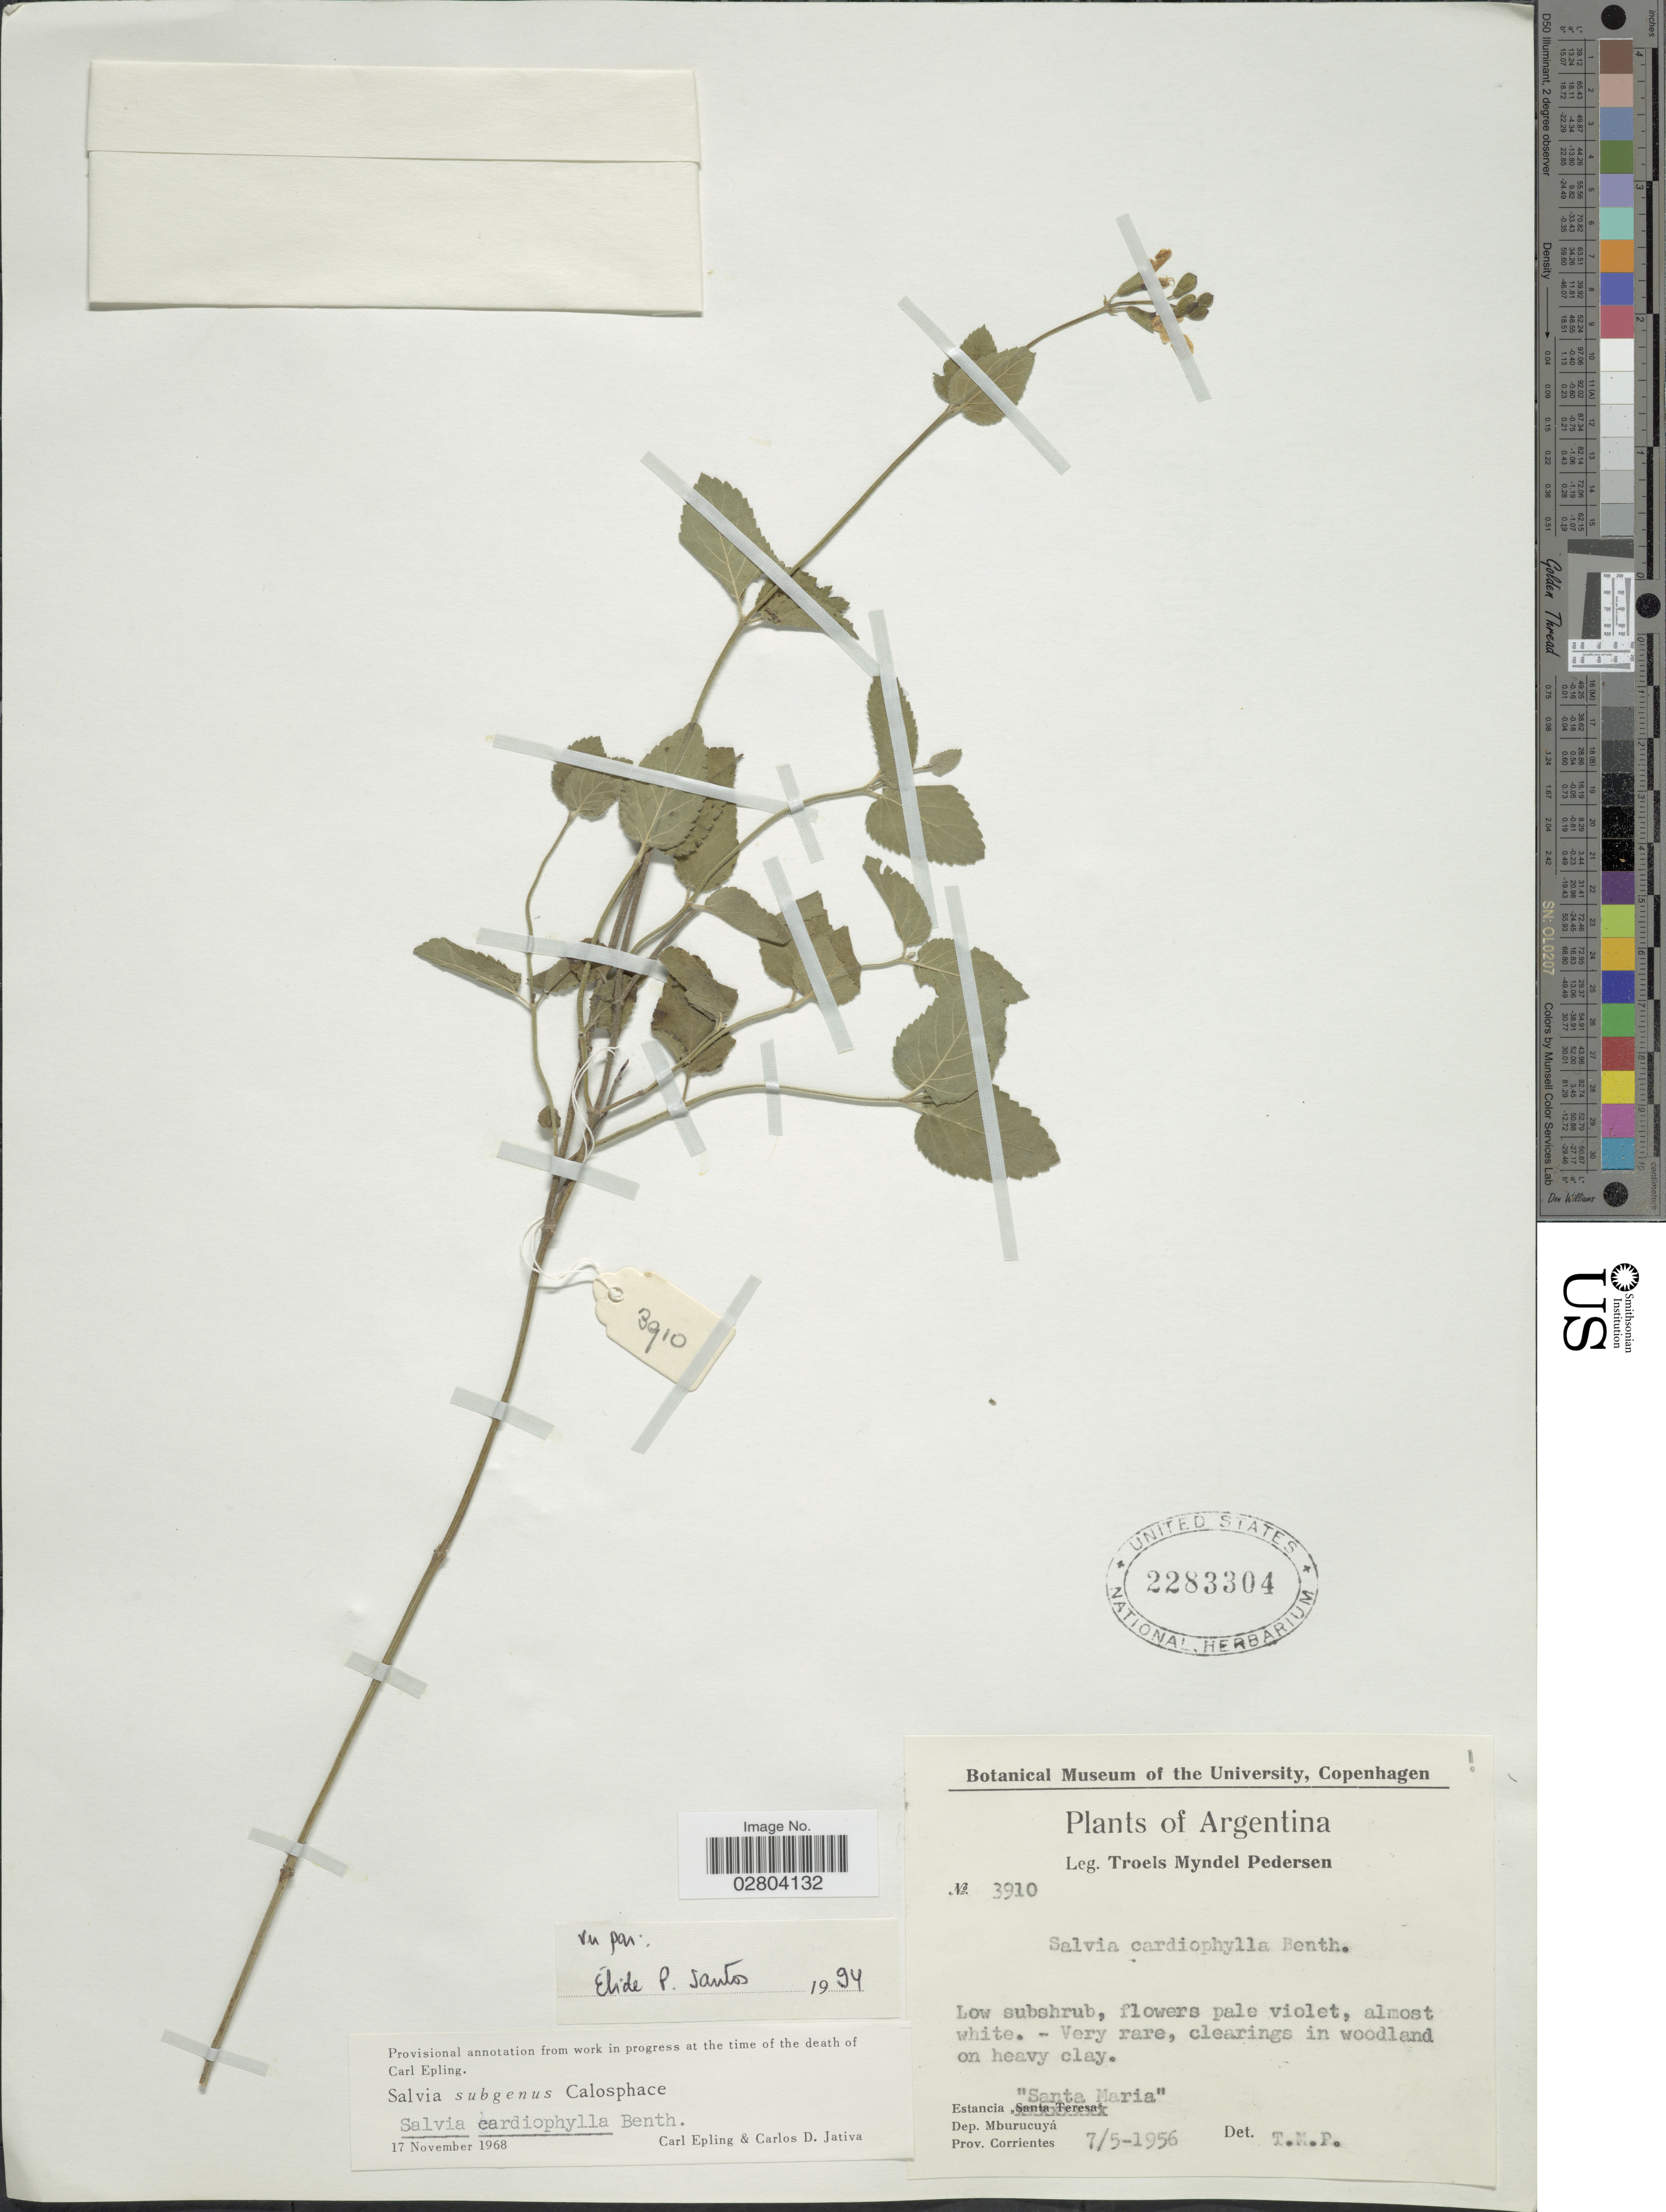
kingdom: Plantae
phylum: Tracheophyta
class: Magnoliopsida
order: Lamiales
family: Lamiaceae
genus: Salvia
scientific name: Salvia cardiophylla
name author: Benth.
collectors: T. Pederson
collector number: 3910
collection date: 1956-05-07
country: Argentina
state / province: Corrientes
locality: Estancia "Santa Maria" Dep. Mburucuyá.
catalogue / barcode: US 2283304